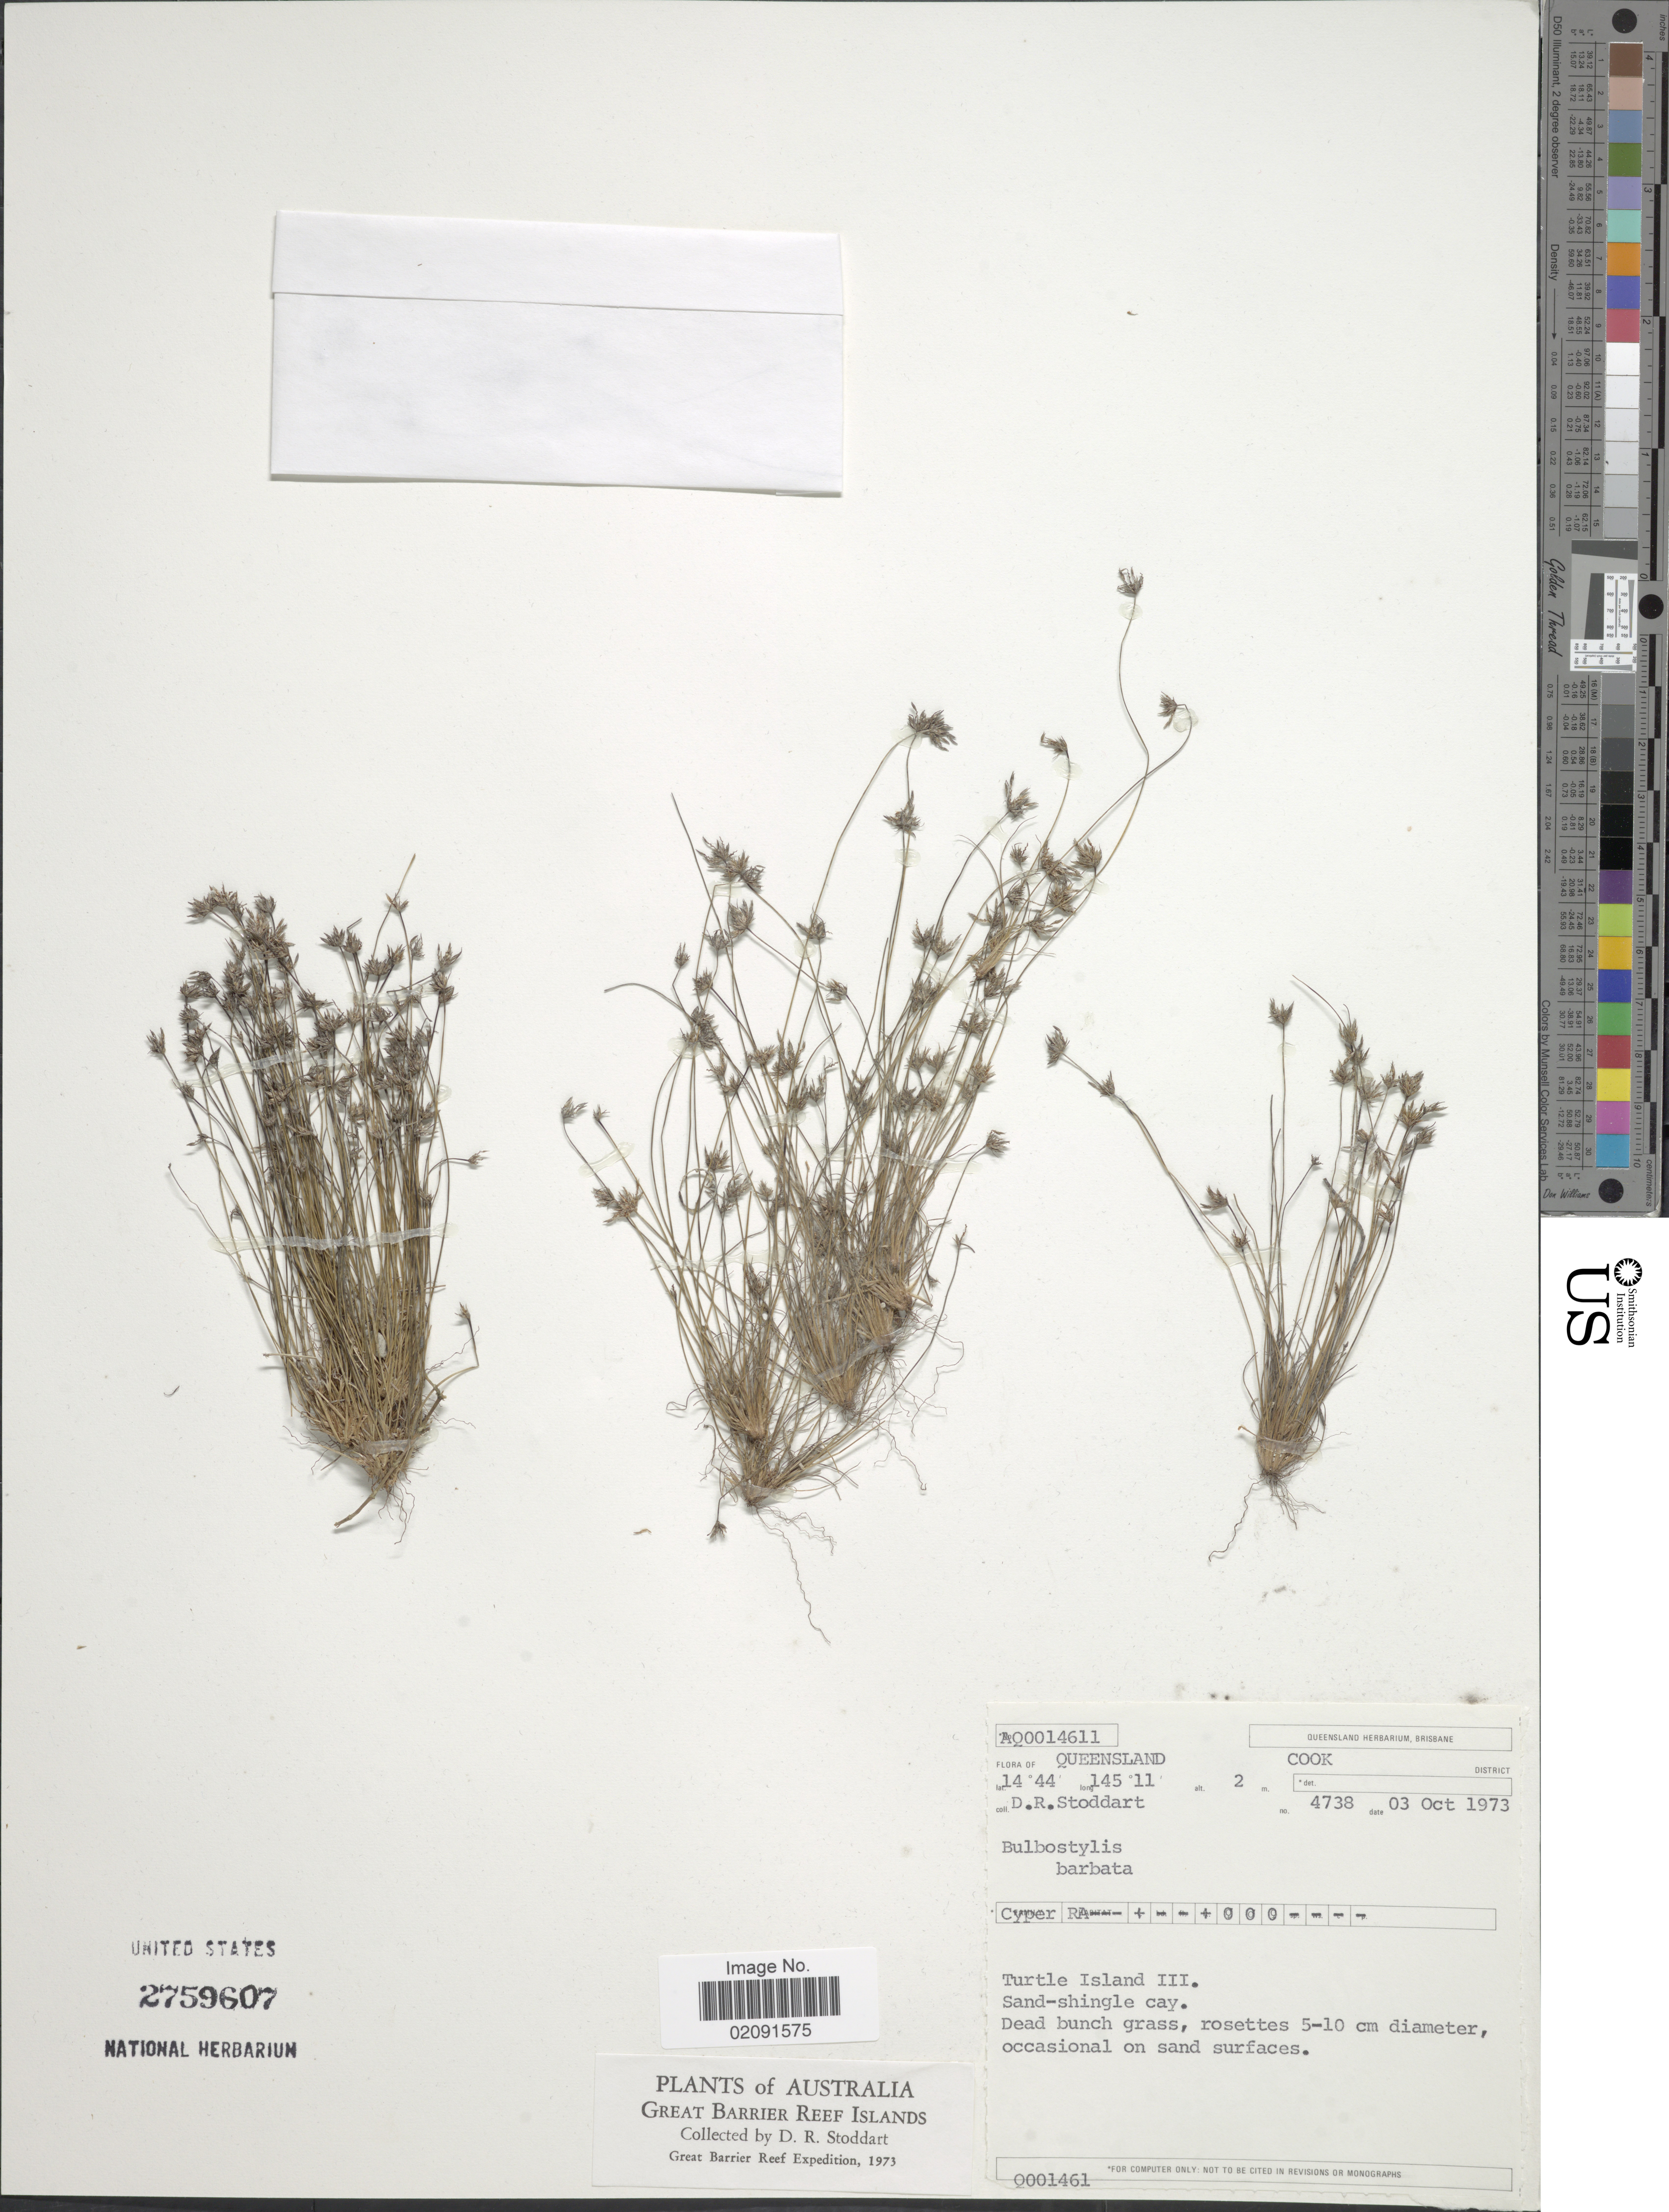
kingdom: Plantae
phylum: Tracheophyta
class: Liliopsida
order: Poales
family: Cyperaceae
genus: Bulbostylis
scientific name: Bulbostylis barbata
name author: (Rottb.) C.B. Clarke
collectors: D. R. Stoddart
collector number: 4738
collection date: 1973-10-03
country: Australia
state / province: Queensland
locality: Cook District, Turtle Island III, Sand-shingle cay.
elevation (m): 2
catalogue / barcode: US 2759607